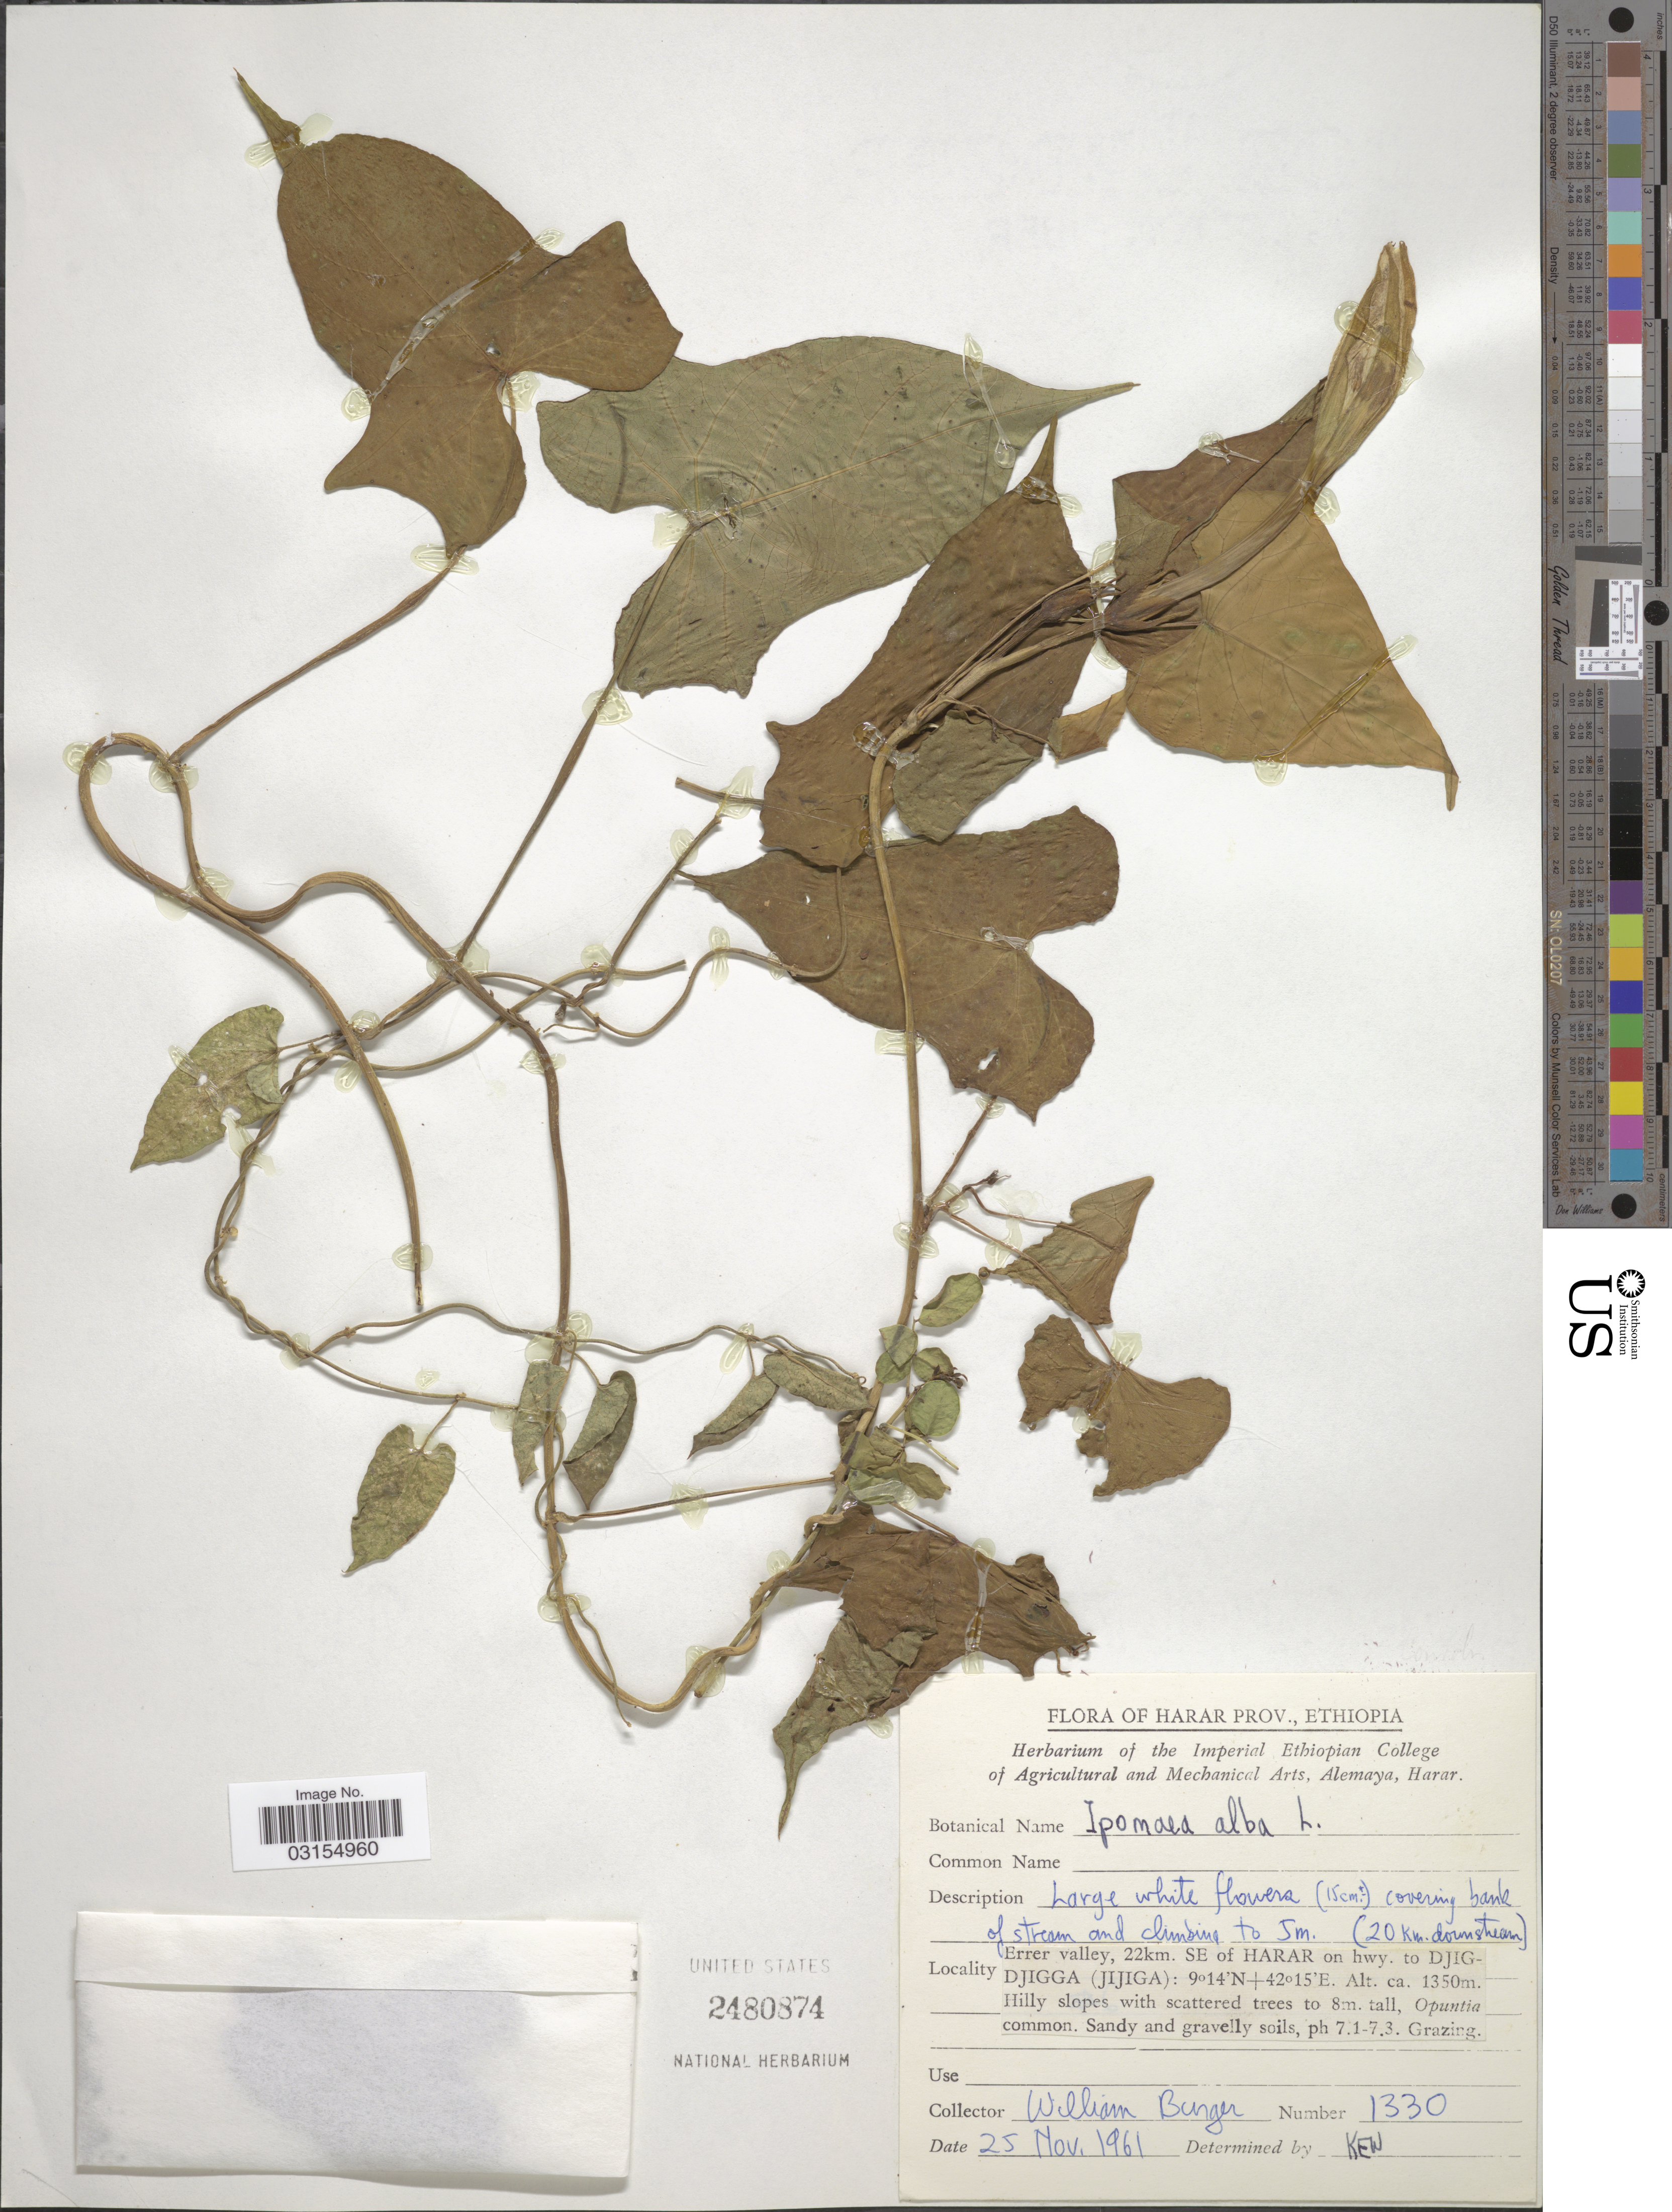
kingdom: Plantae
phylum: Tracheophyta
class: Magnoliopsida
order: Solanales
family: Convolvulaceae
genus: Ipomoea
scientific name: Ipomoea alba L.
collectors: W. Burger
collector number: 1330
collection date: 1961-11-25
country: Ethiopia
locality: Harar Prov. Errer valley, 22km. SE of Harar on hwy. to Djig-Djigga (Jijiga).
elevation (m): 1350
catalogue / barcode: US 2480874